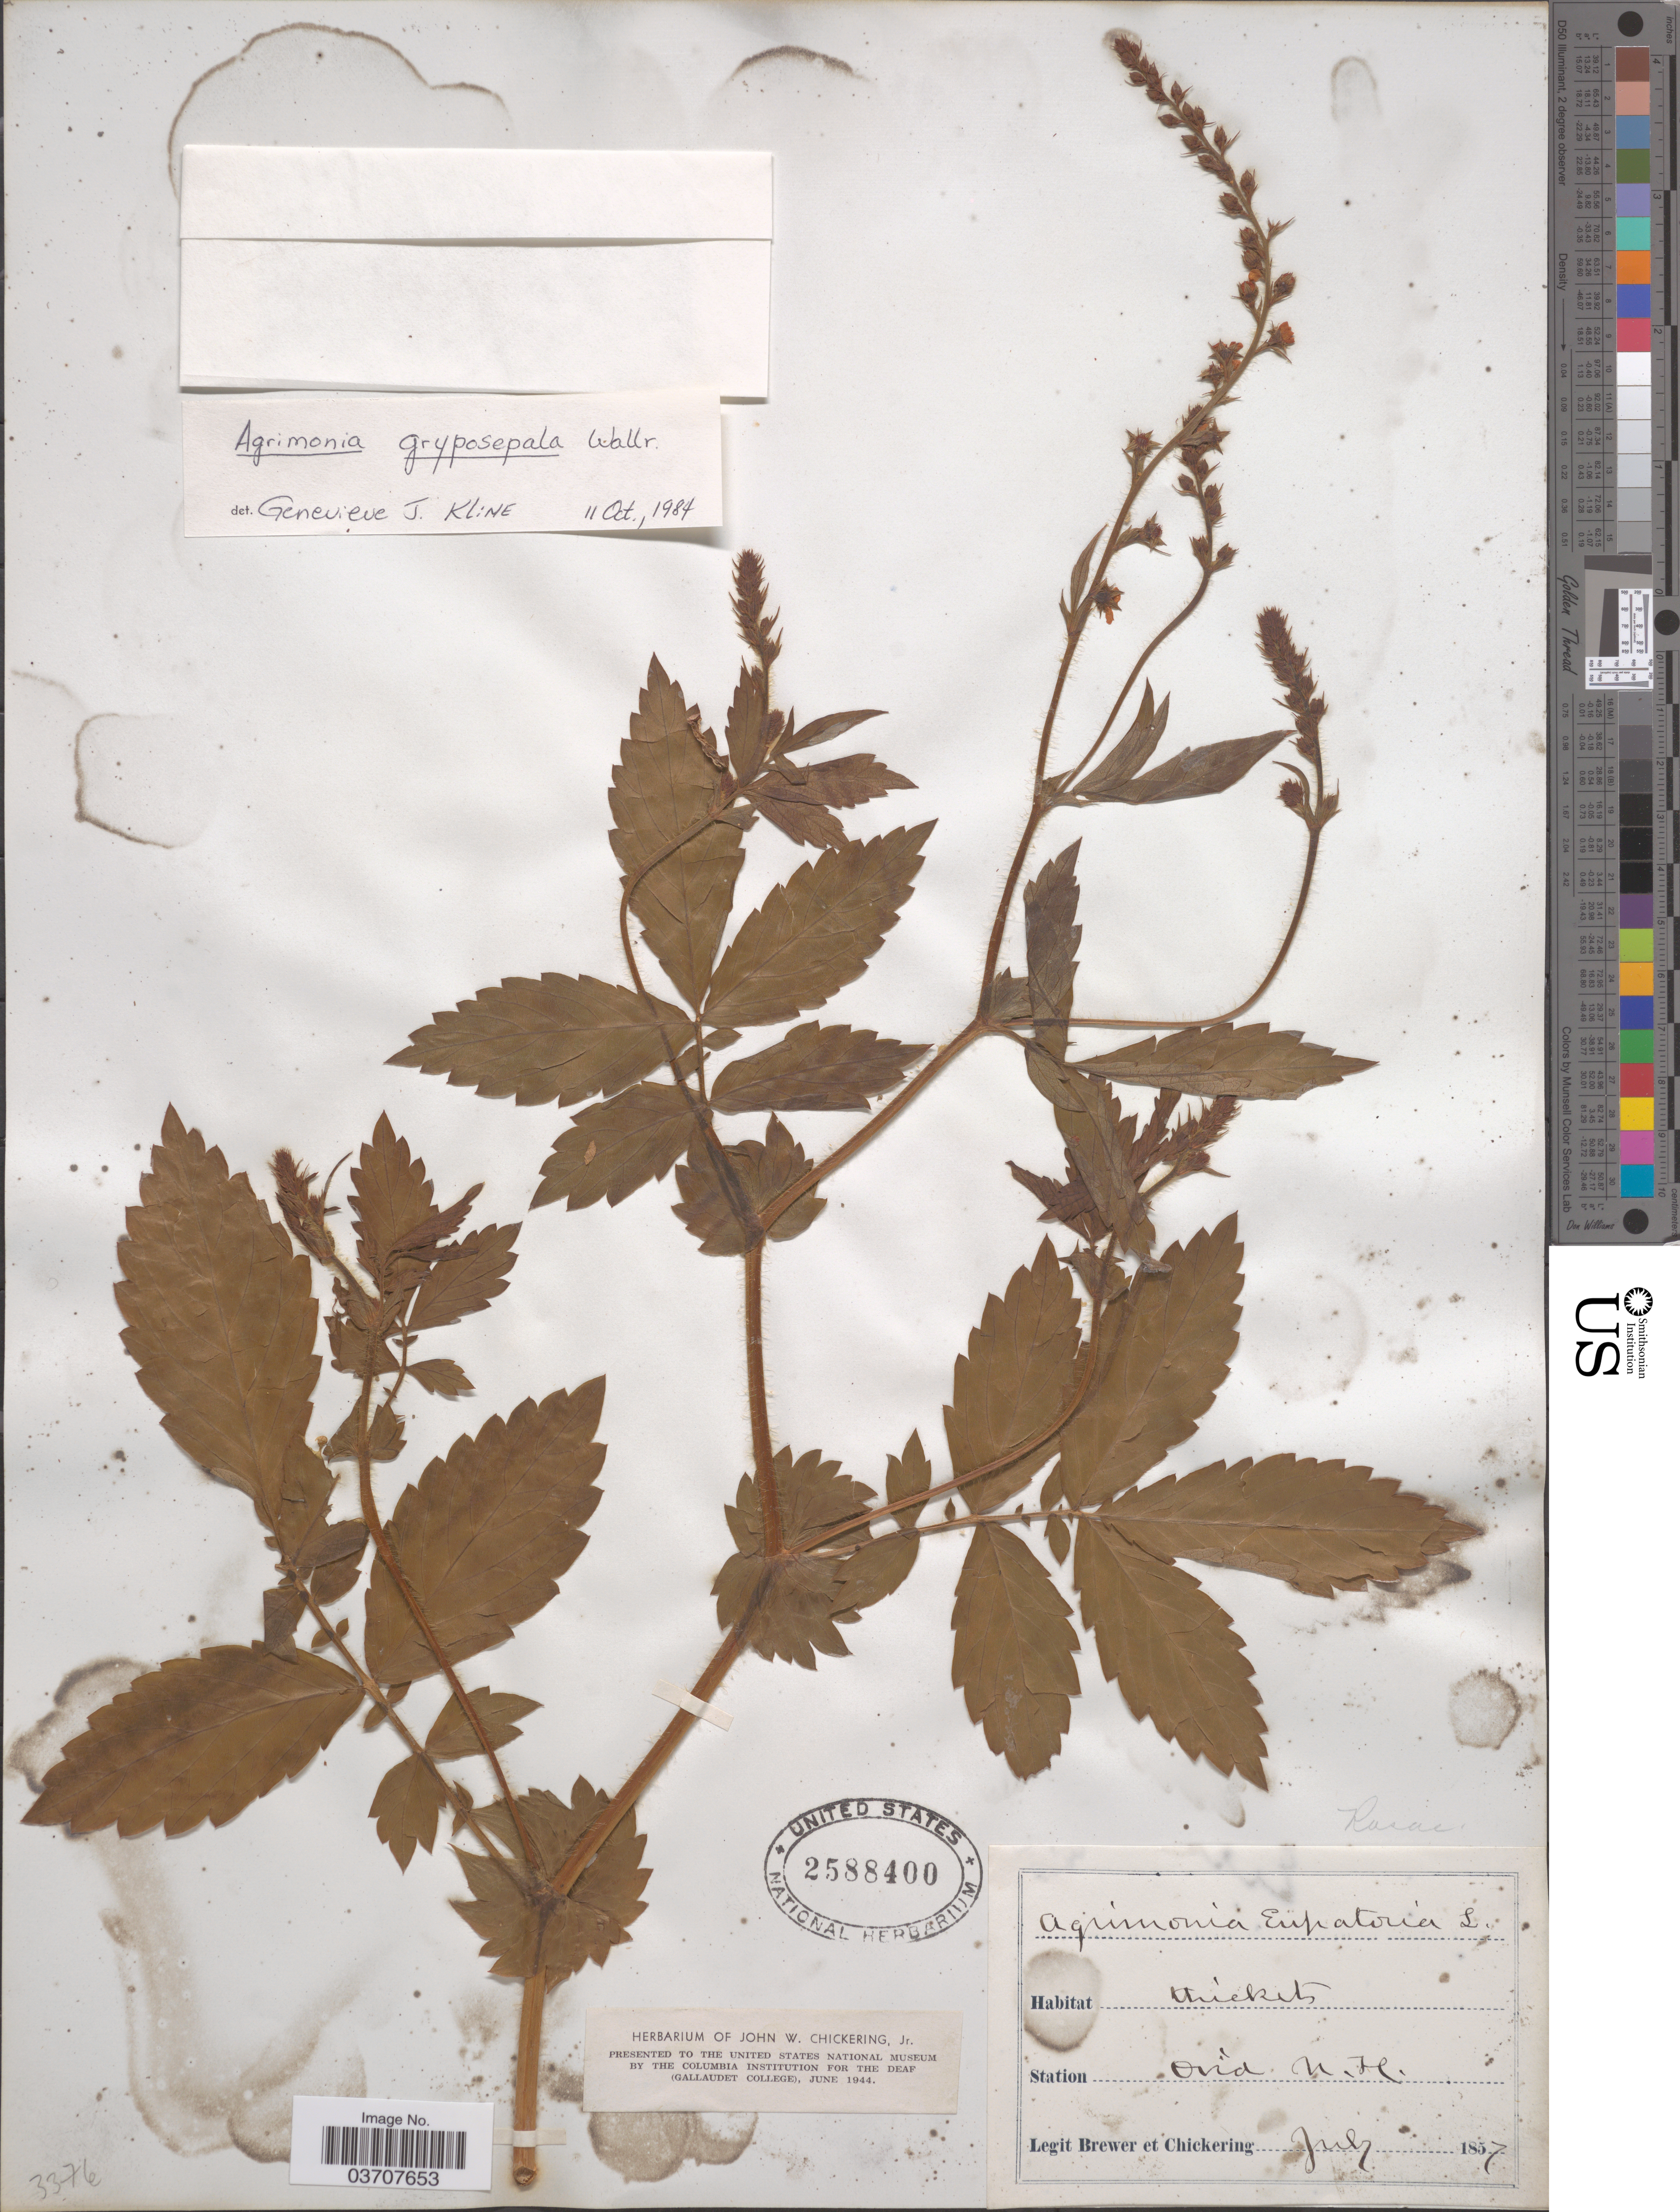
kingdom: Plantae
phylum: Tracheophyta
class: Magnoliopsida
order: Rosales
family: Rosaceae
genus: Agrimonia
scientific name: Agrimonia gryposepala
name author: Wallr.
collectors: -. Brewer & -. Chickering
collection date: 1857-07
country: United States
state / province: New Hampshire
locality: Station Ovid.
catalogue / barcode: US 2588400